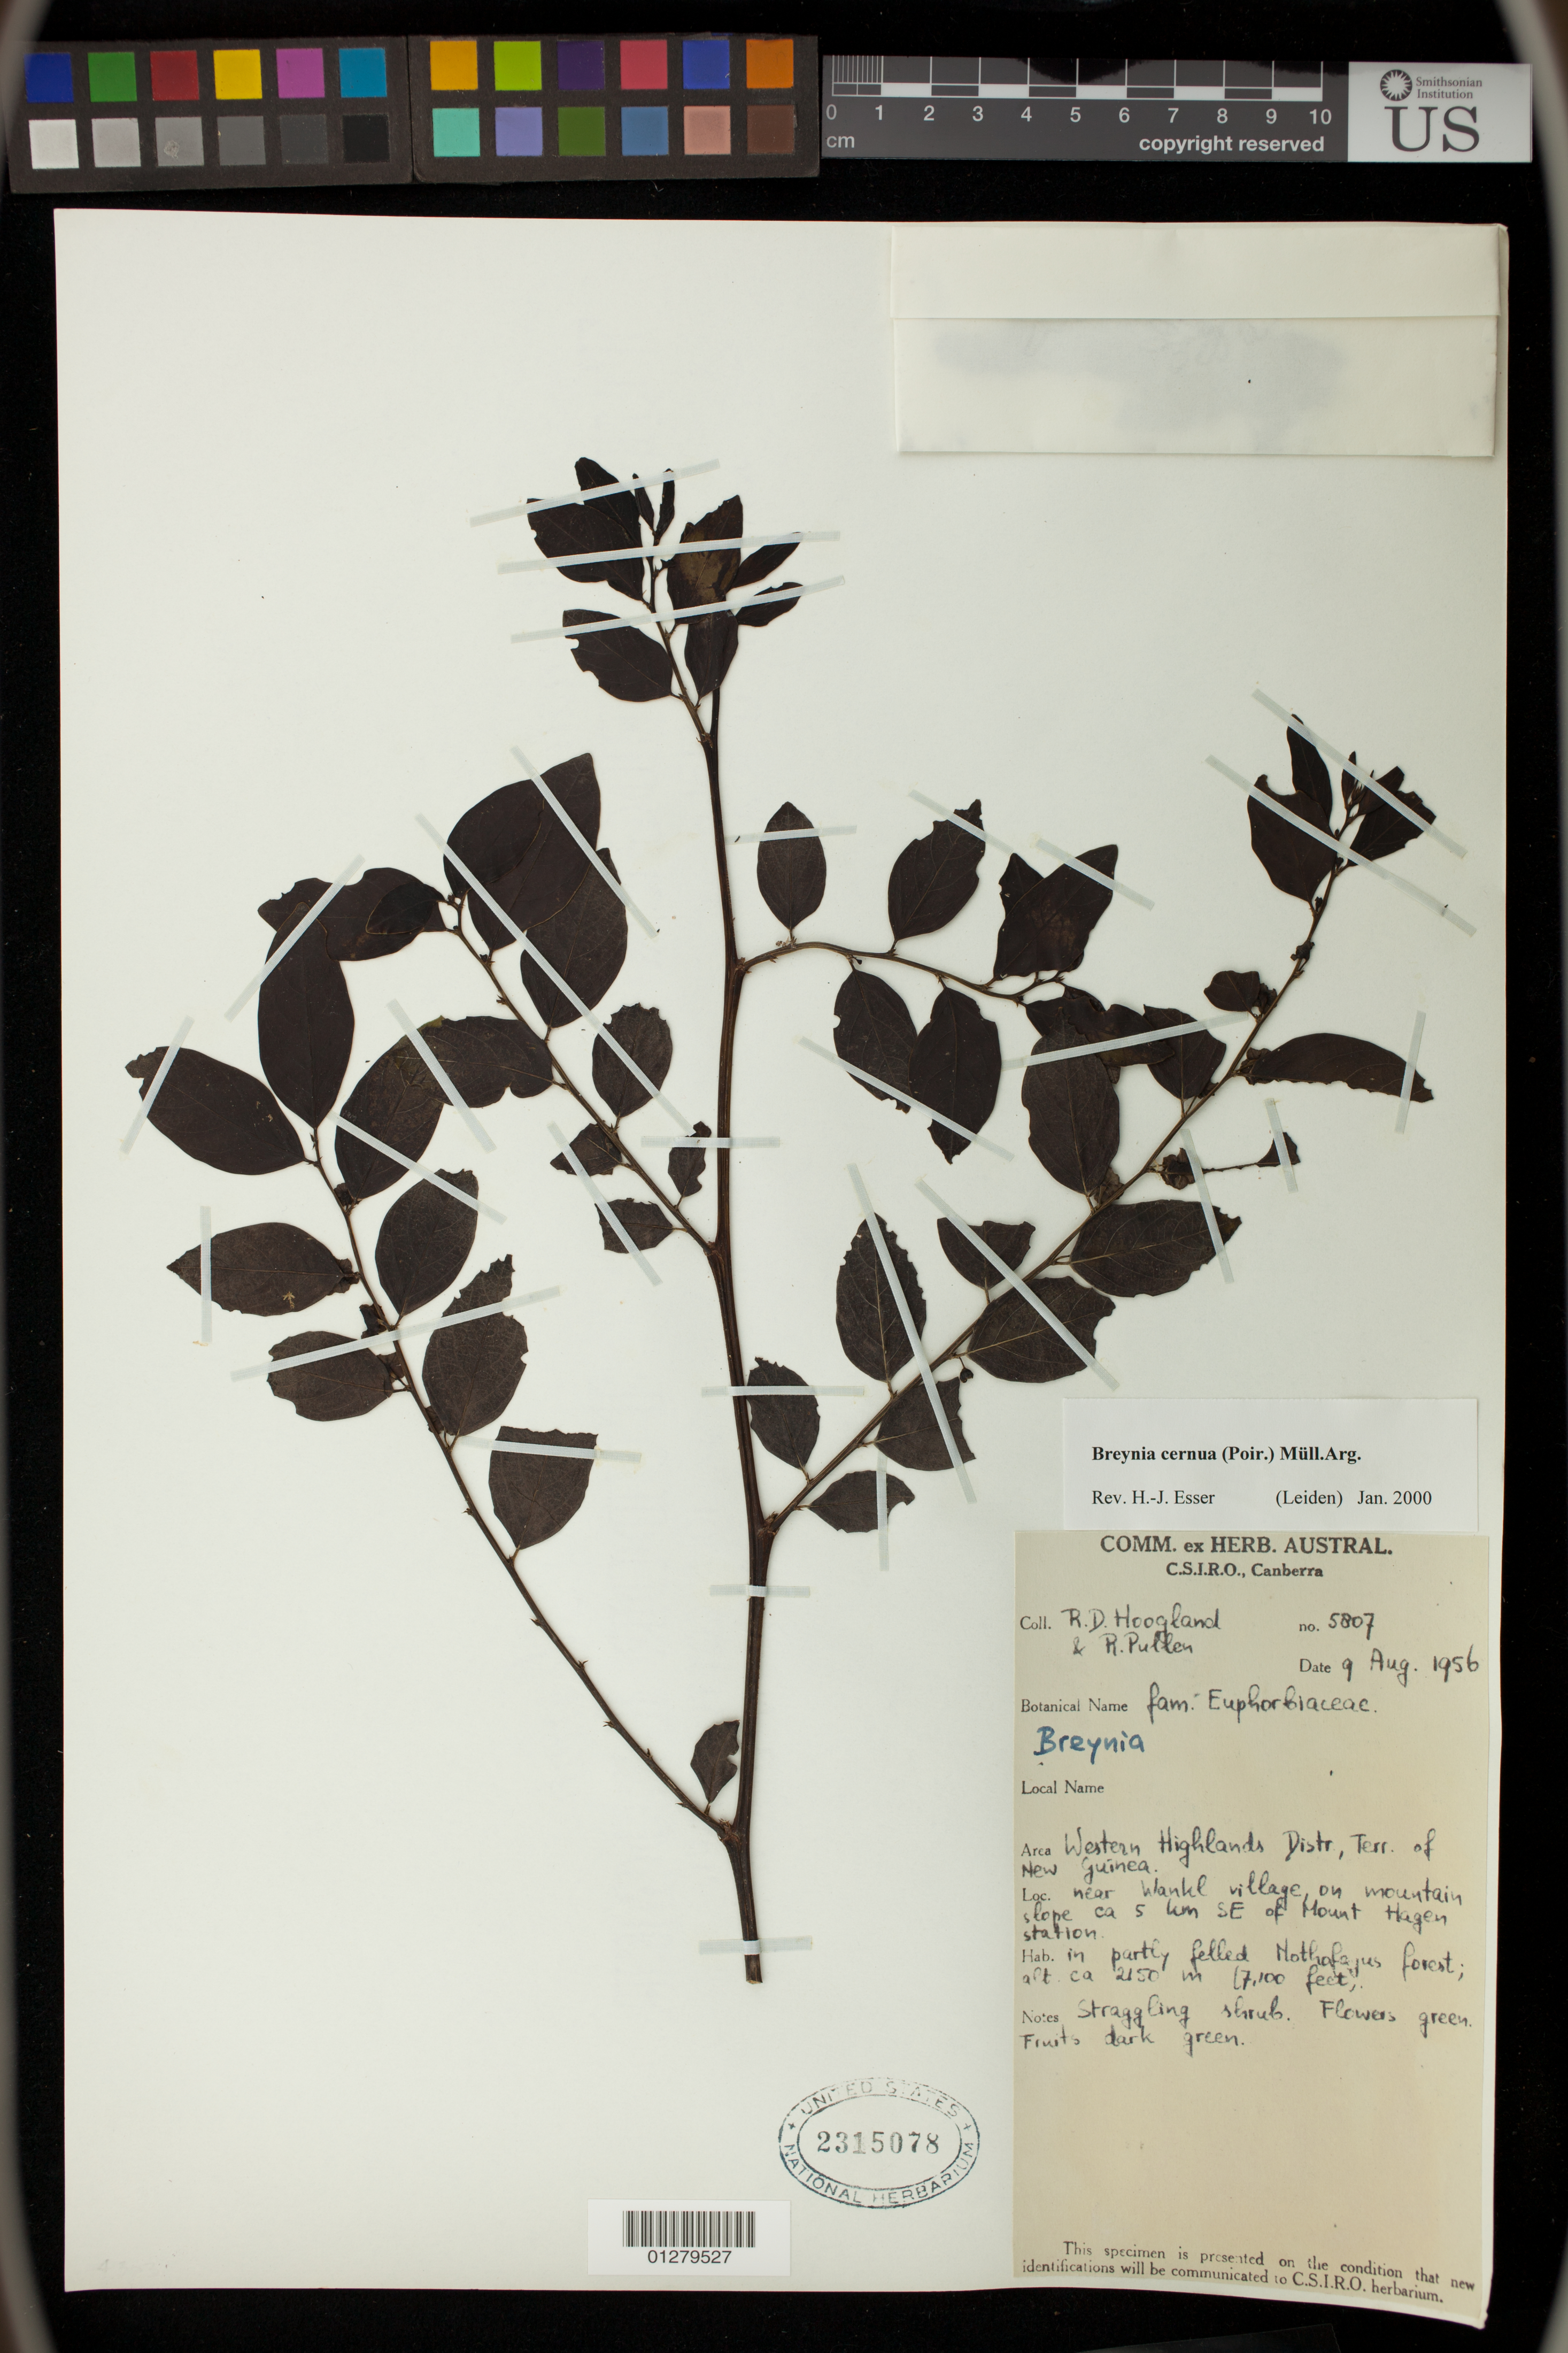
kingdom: Plantae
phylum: Tracheophyta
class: Magnoliopsida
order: Malpighiales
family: Phyllanthaceae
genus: Phyllanthus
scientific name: Phyllanthus cernuus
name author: Poir.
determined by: Wagner, W. L., (BOT), Smithsonian Institution - National Museum of Natural History (UNITED STATES)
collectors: R. D. Hoogland & R. Pullen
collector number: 5807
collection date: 1956-08-09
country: Papua New Guinea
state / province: Western Highlands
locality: Western HIghlands District, Terr. of New Guinea: Near Wankl Village on mountain slope ca 5 km SE of Mount Hagen station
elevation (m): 2150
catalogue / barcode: US 2315078